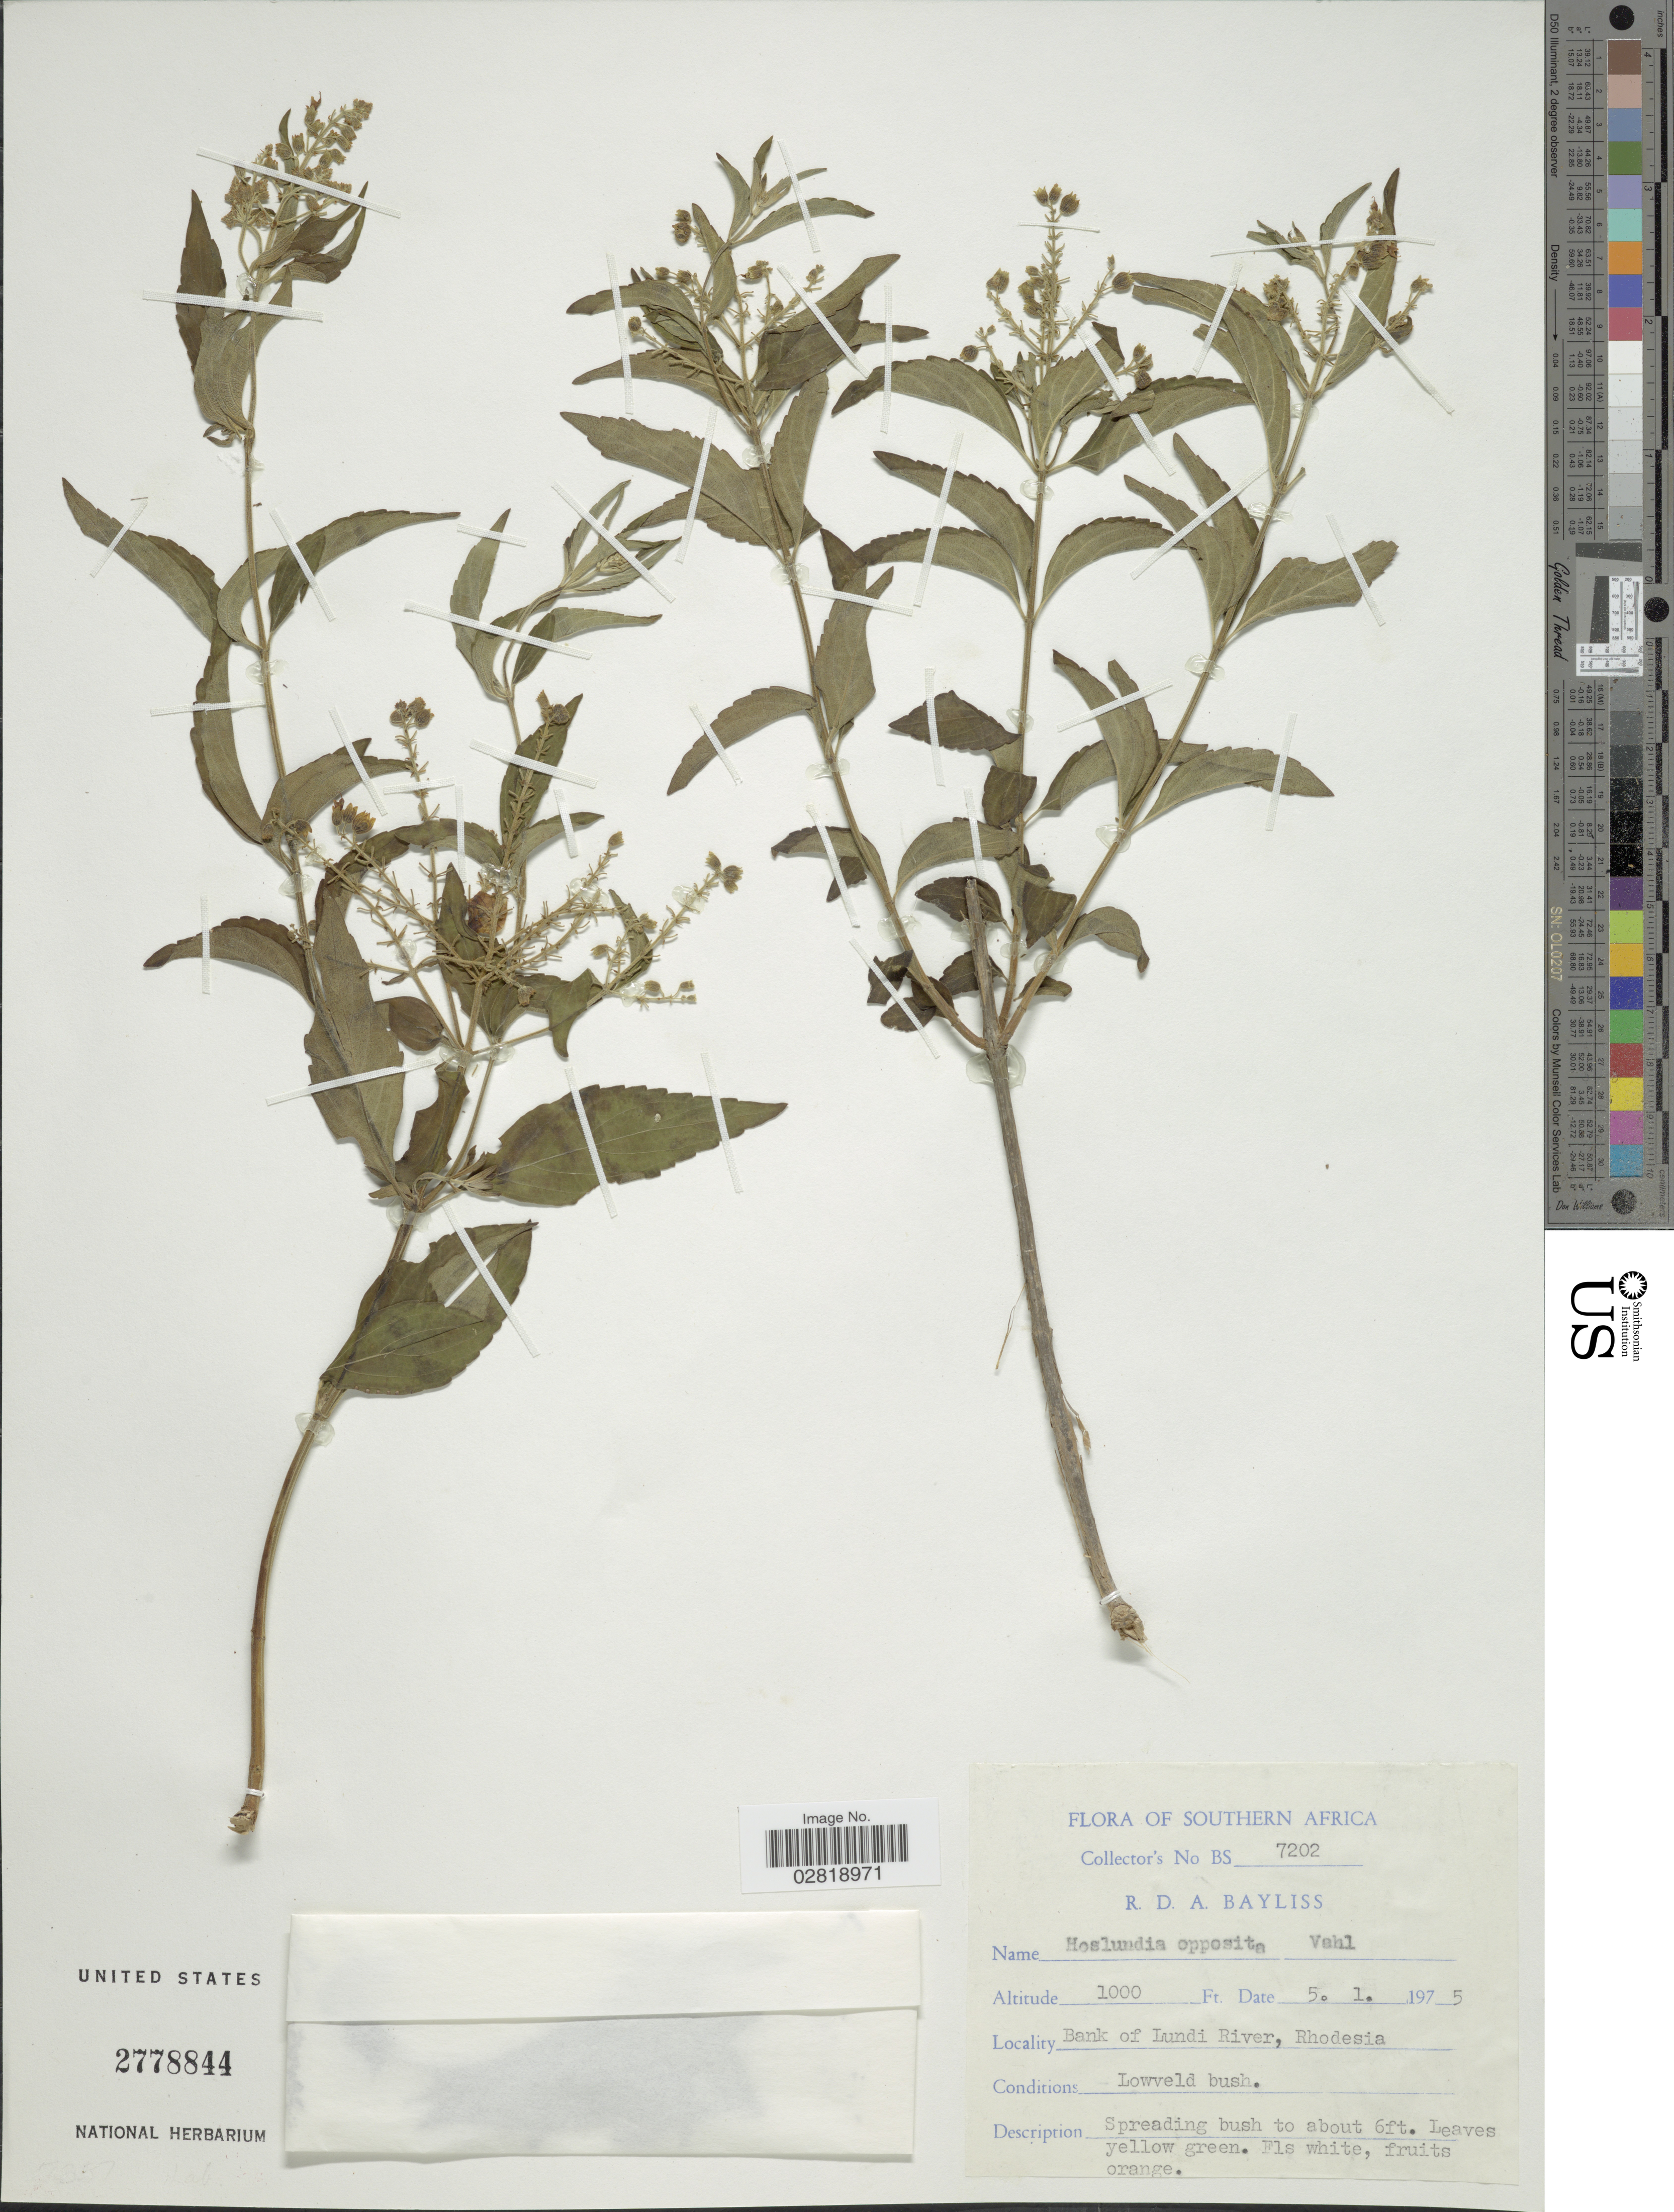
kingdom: Plantae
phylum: Tracheophyta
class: Magnoliopsida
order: Lamiales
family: Lamiaceae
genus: Hoslundia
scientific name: Hoslundia opposita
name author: Vahl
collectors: R. Bayliss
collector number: BS7202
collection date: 1975-01-05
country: Zimbabwe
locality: Southern Africa. Bank of Lundi River, Rhodesia.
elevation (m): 305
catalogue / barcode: US 2778844